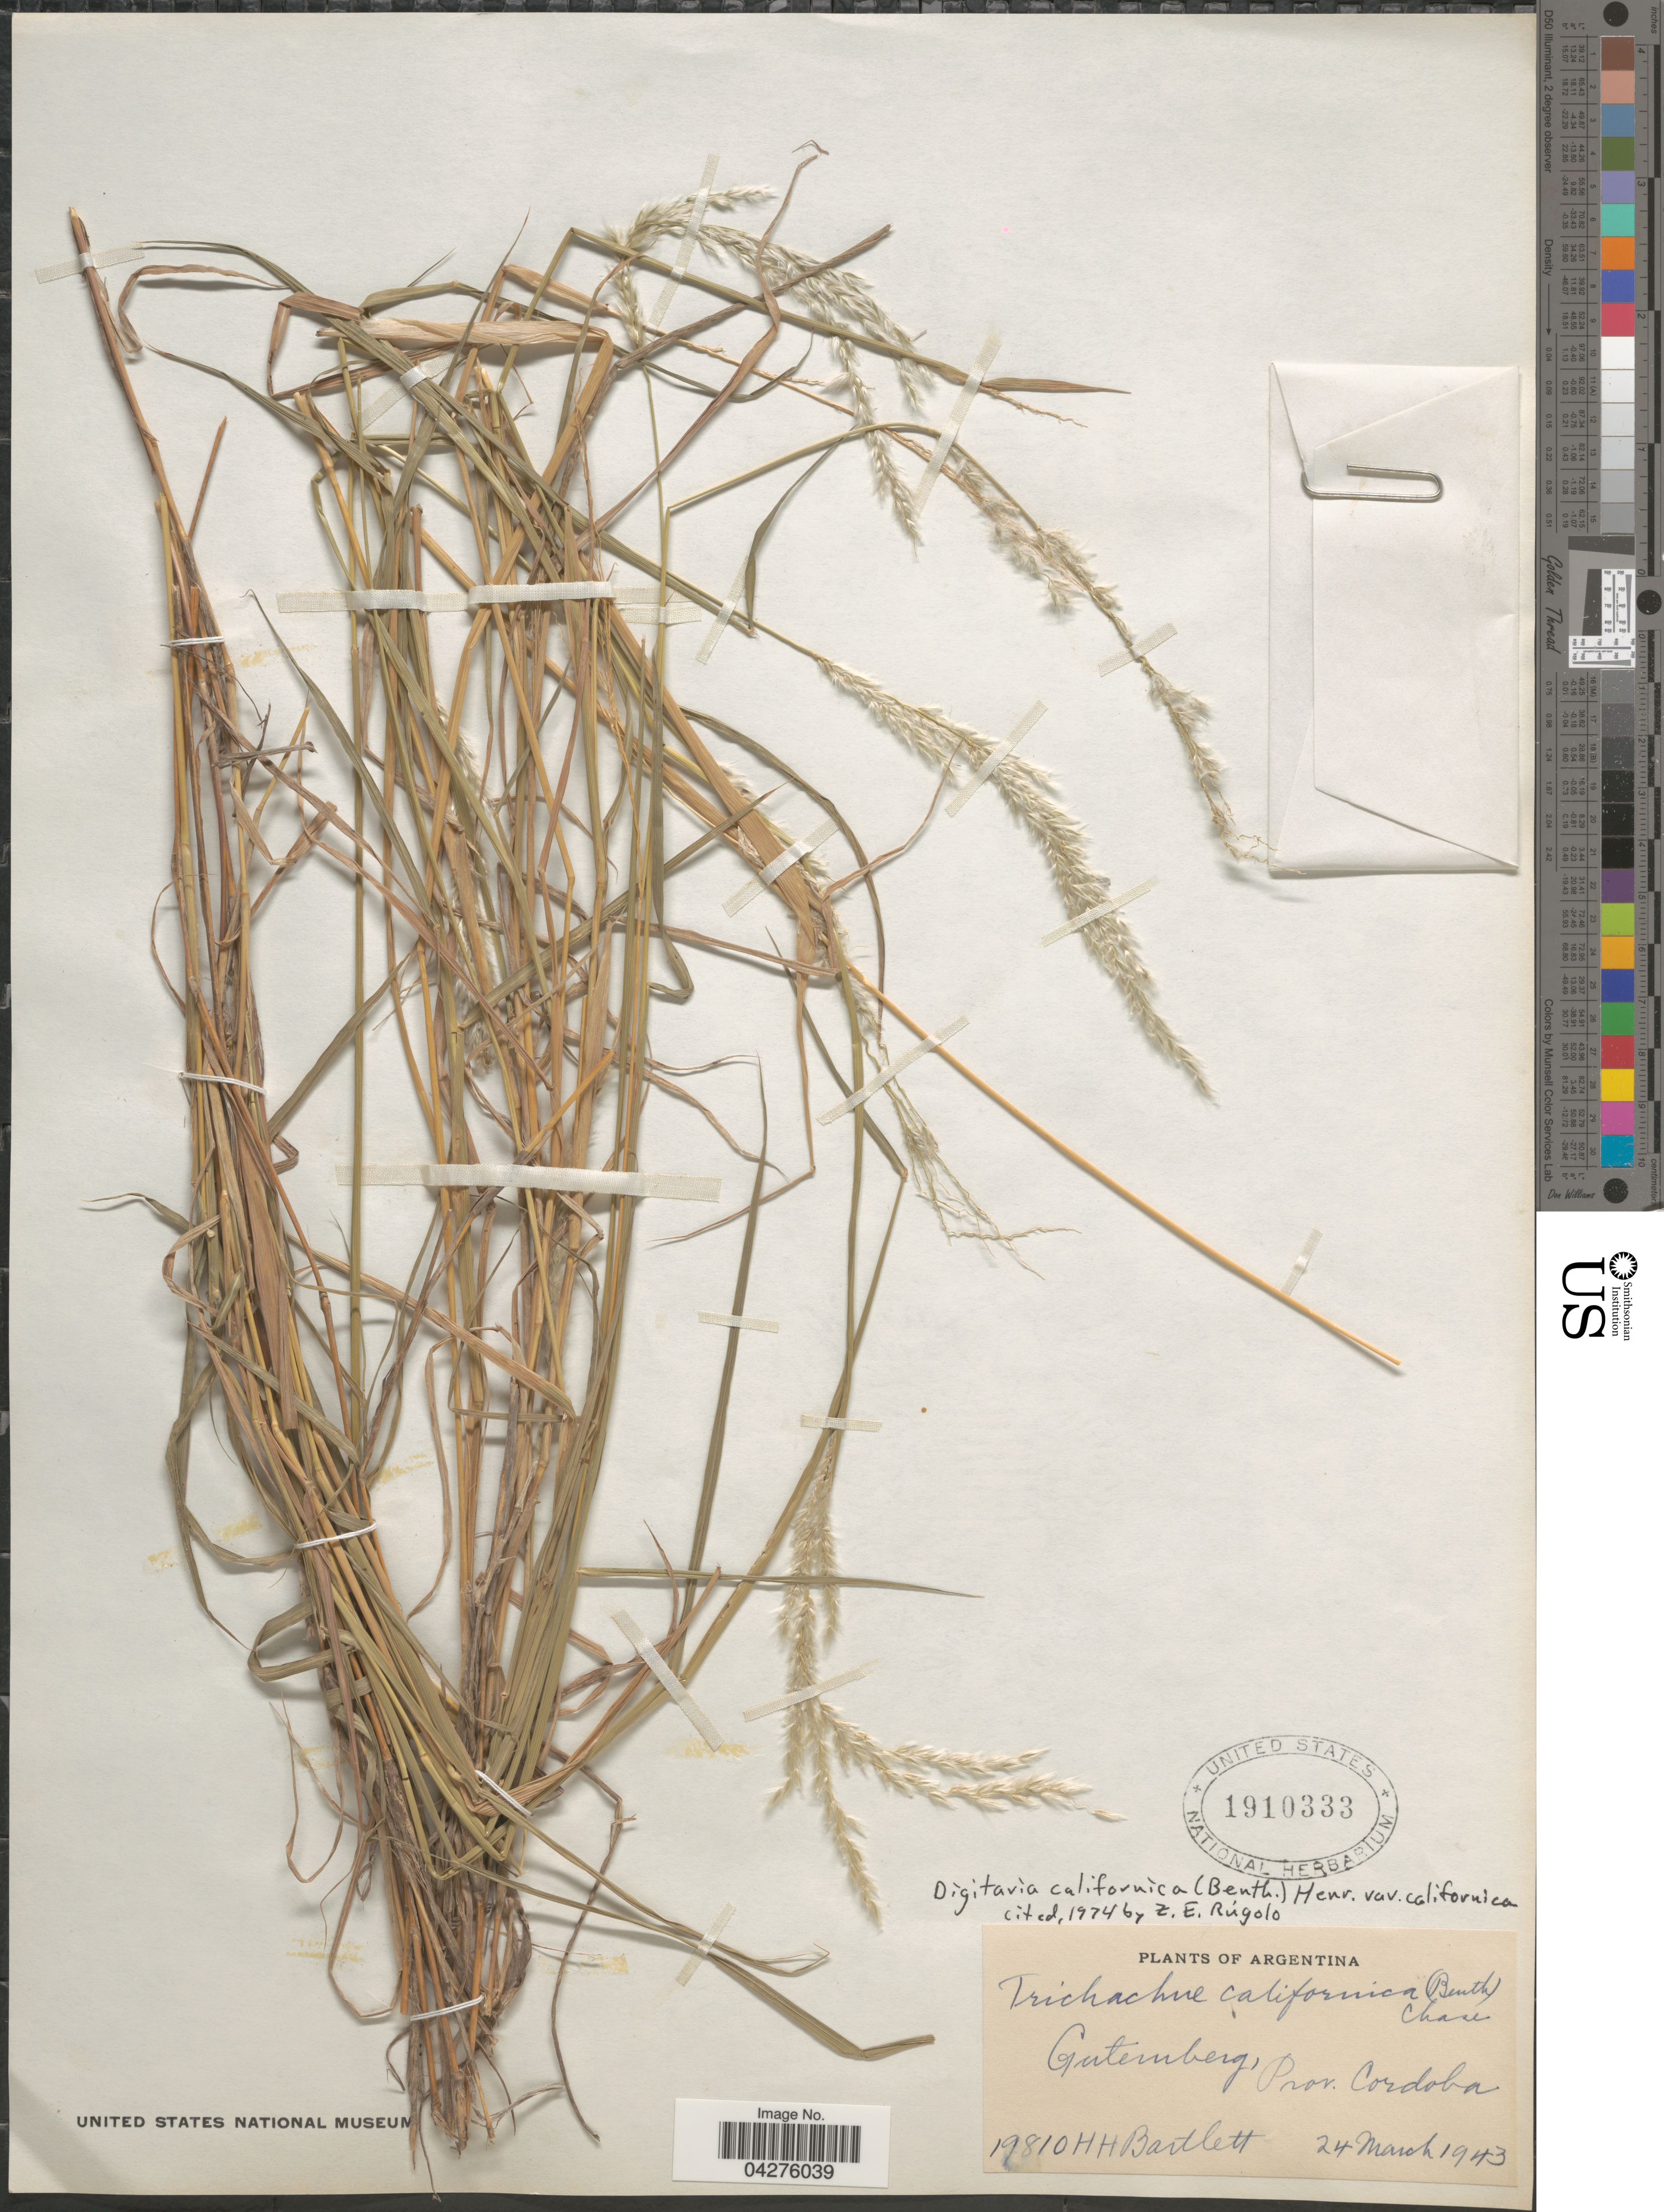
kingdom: Plantae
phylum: Tracheophyta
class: Liliopsida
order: Poales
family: Poaceae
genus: Digitaria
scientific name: Digitaria californica var. californica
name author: (Benth.) Henr.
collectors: H. H. Bartlett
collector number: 19810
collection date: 1943-03-24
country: Argentina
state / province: Cordoba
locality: Gatemberg.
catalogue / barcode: US 1910333